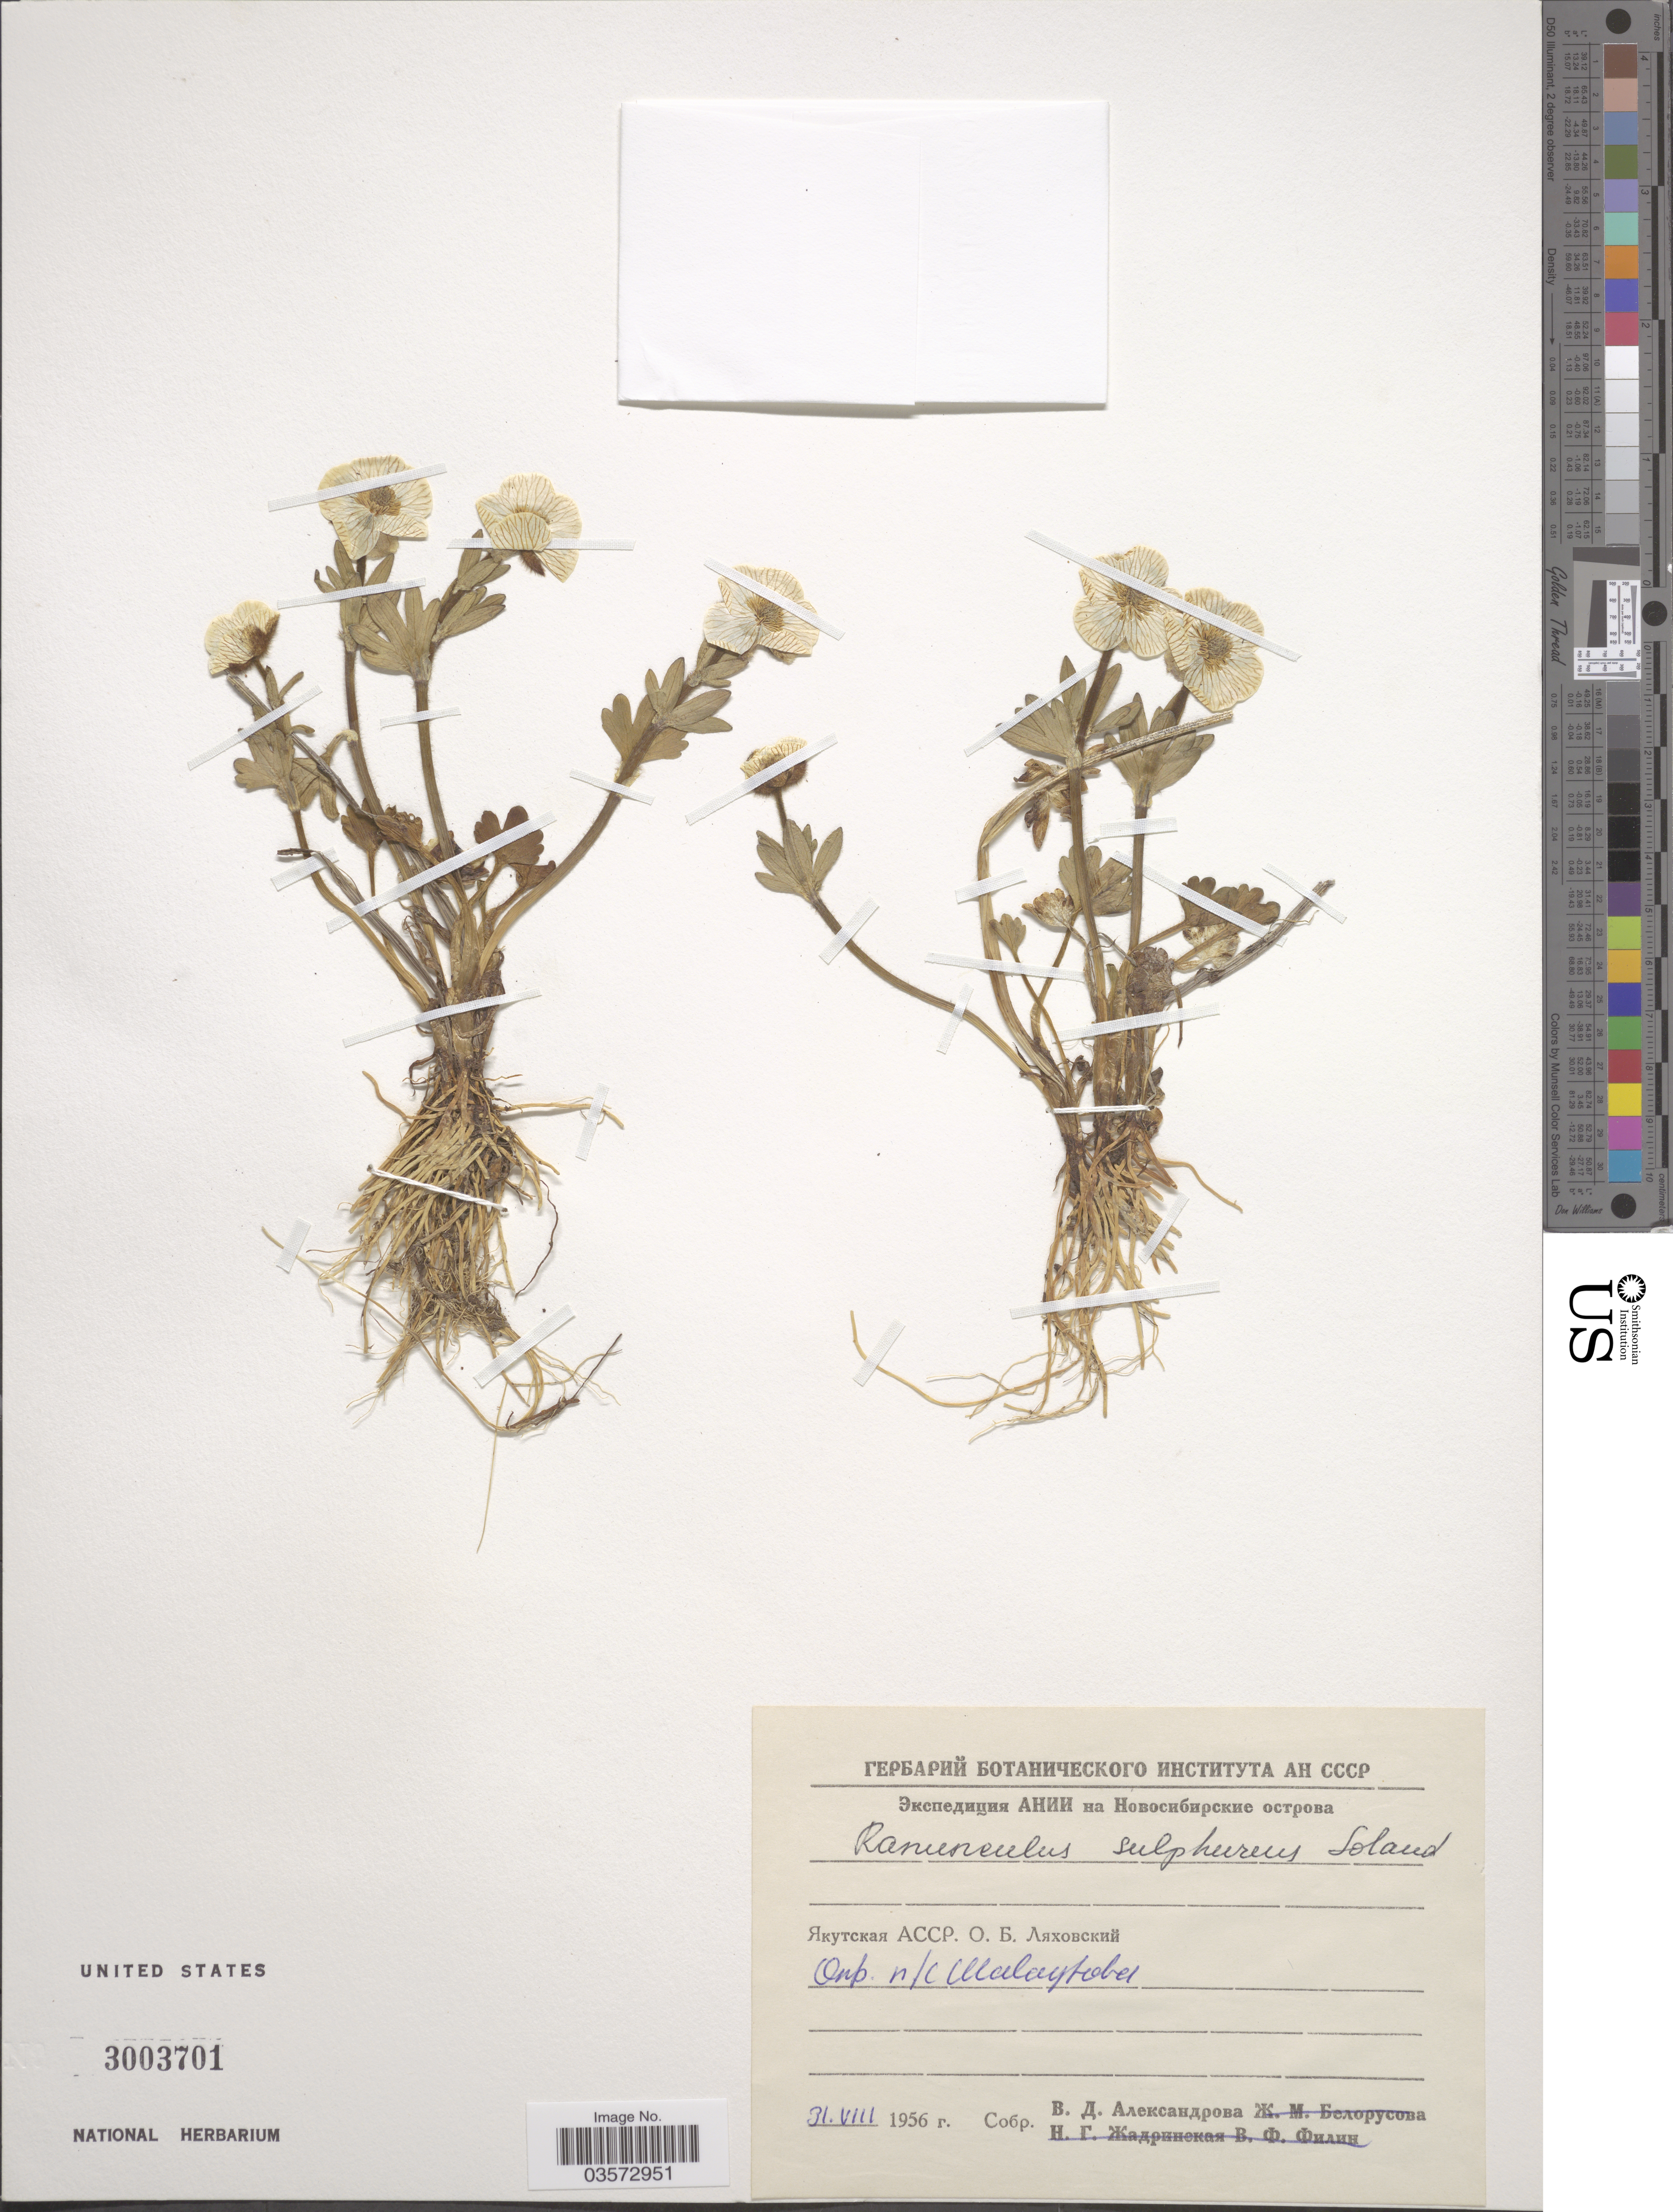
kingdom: Plantae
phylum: Tracheophyta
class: Magnoliopsida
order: Ranunculales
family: Ranunculaceae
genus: Ranunculus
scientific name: Ranunculus sulphureus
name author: Sol.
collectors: V. Aleksandrova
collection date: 1956-08-31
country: Russian Federation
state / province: Sakha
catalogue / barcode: US 3003701